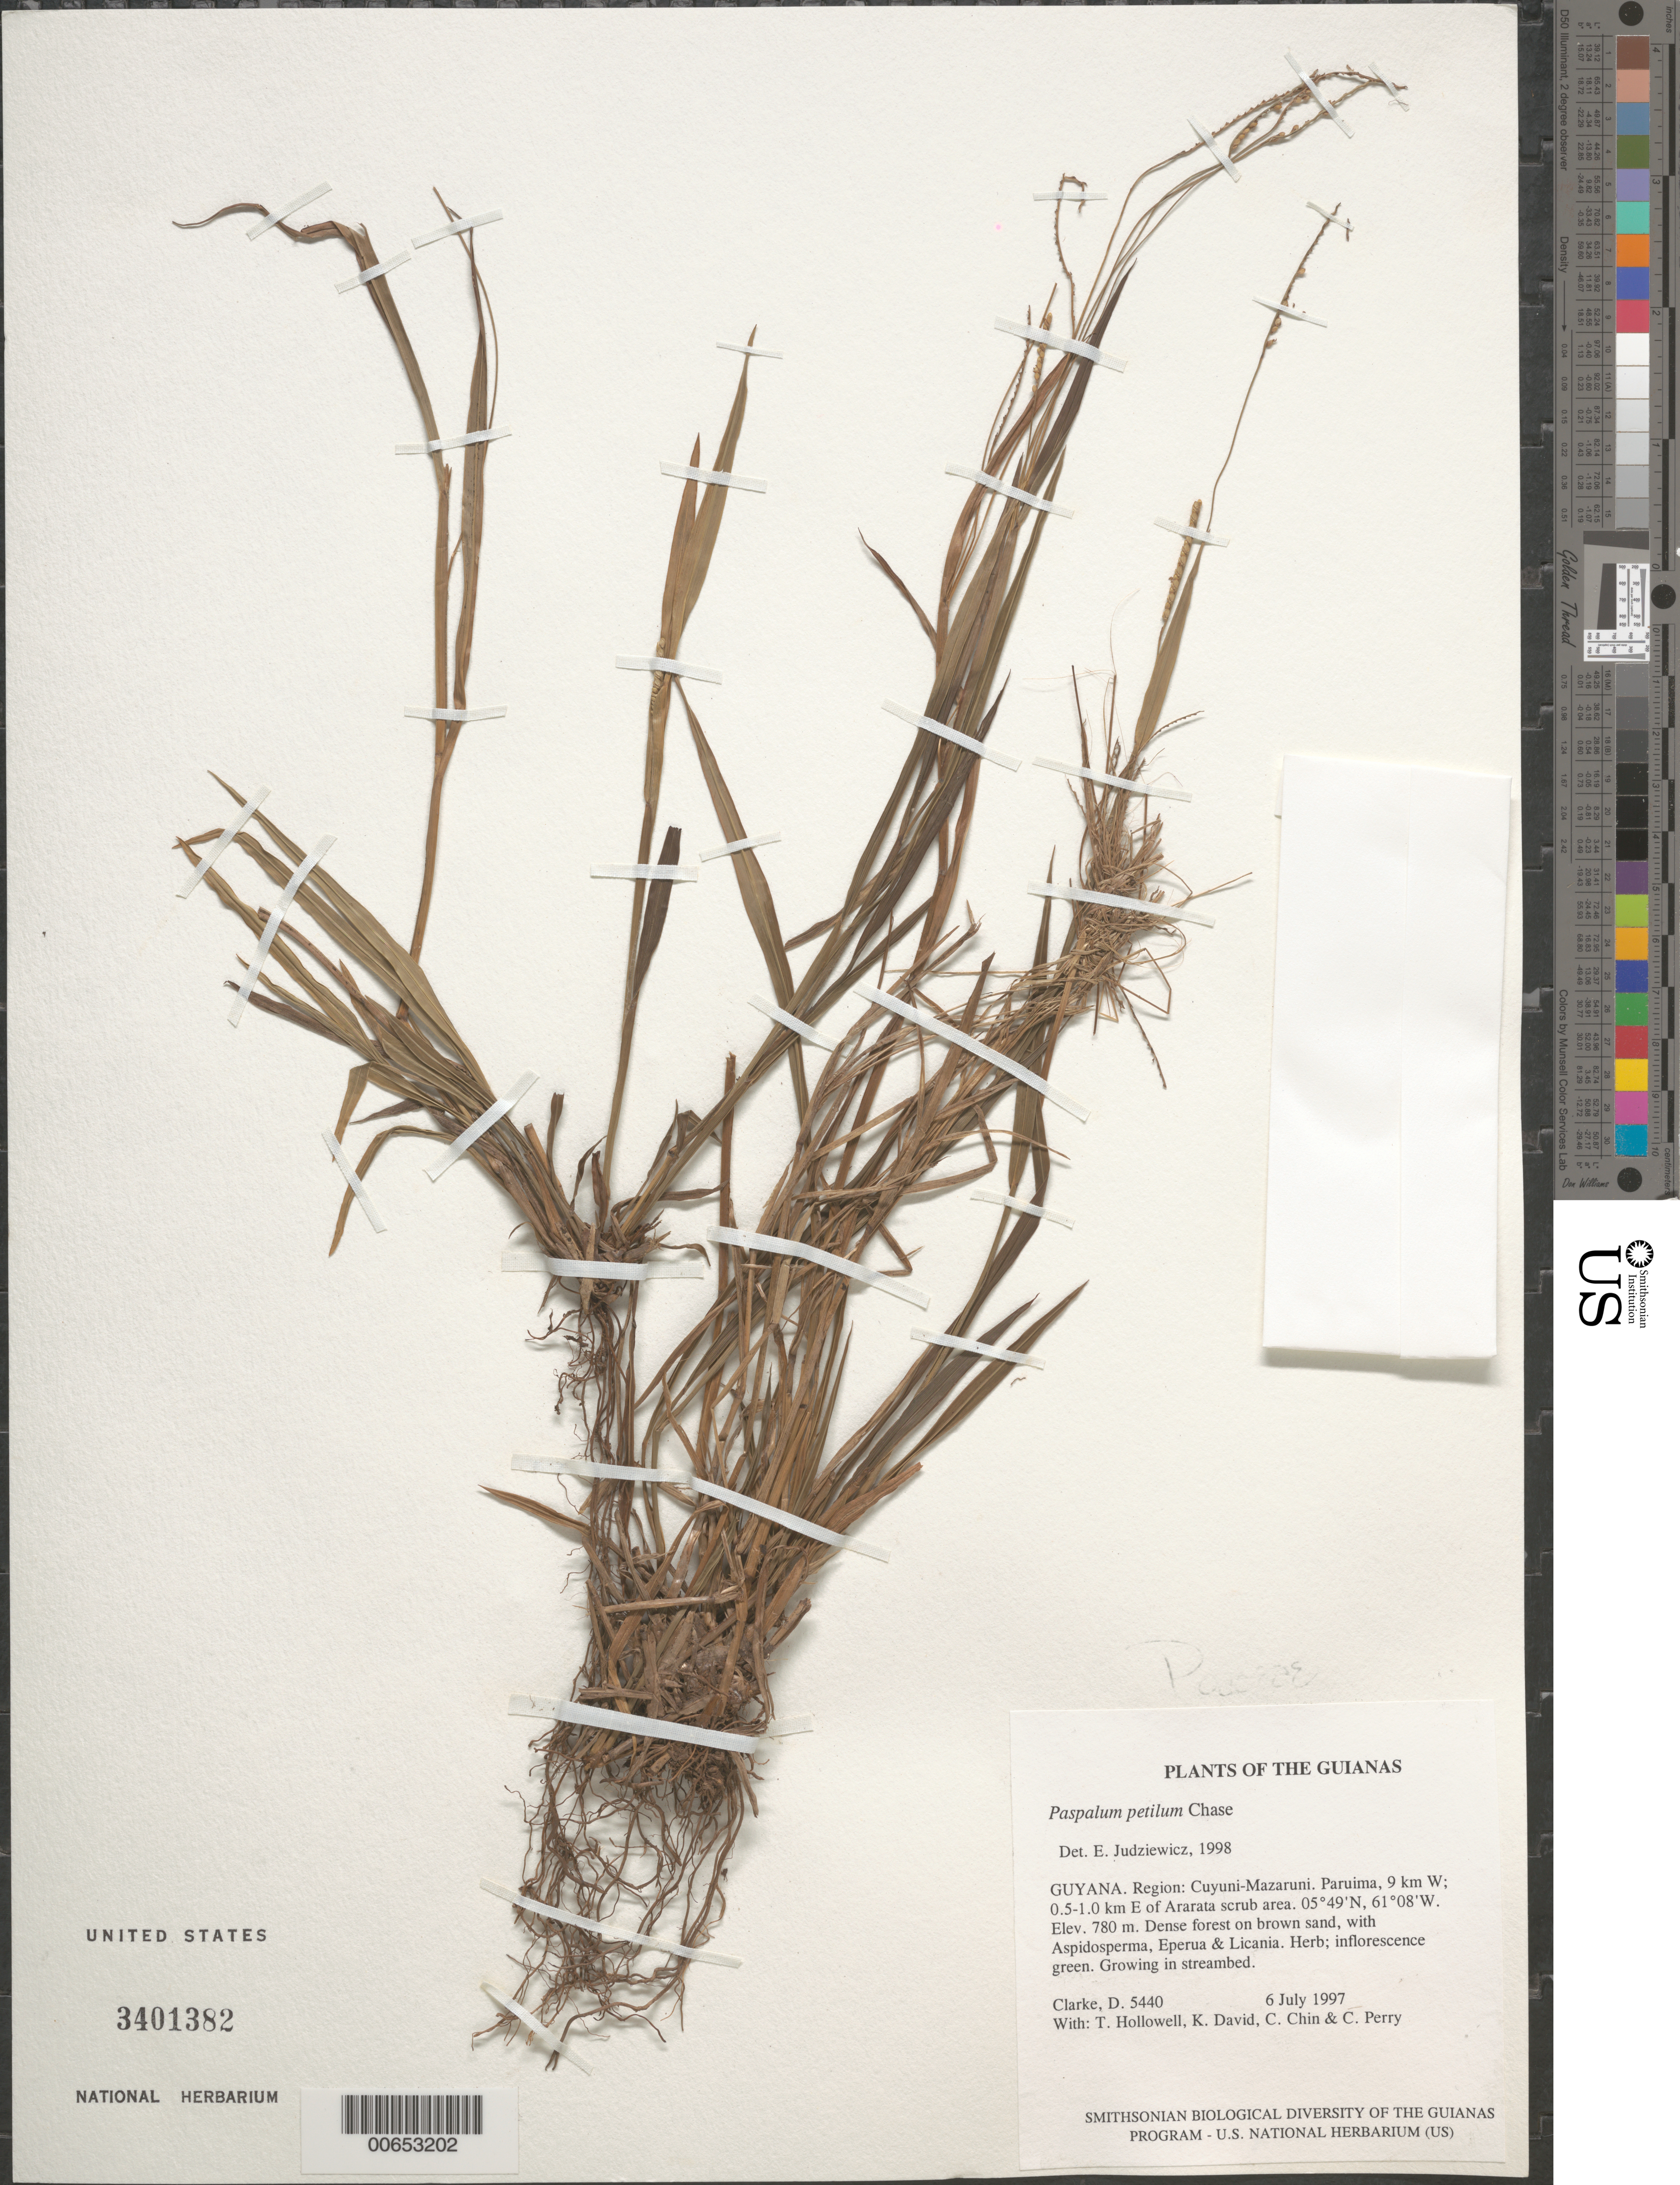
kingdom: Plantae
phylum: Tracheophyta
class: Liliopsida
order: Poales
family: Poaceae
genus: Paspalum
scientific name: Paspalum petilum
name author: Chase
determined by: Judziewicz, E. J.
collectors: H. D. Clarke, T. Hollowell, K. David, C. Chin & C. Perry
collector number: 5440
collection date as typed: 6 July 1997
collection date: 1997-07-06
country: Guyana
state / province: Cuyuni-Mazaruni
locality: Paruima, 9 km W; 0.5-1.0 km E of Ararata scrub area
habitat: Dense forest on brown sand, with Aspidosperma, Eperua & Licania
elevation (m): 780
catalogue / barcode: US 3401382